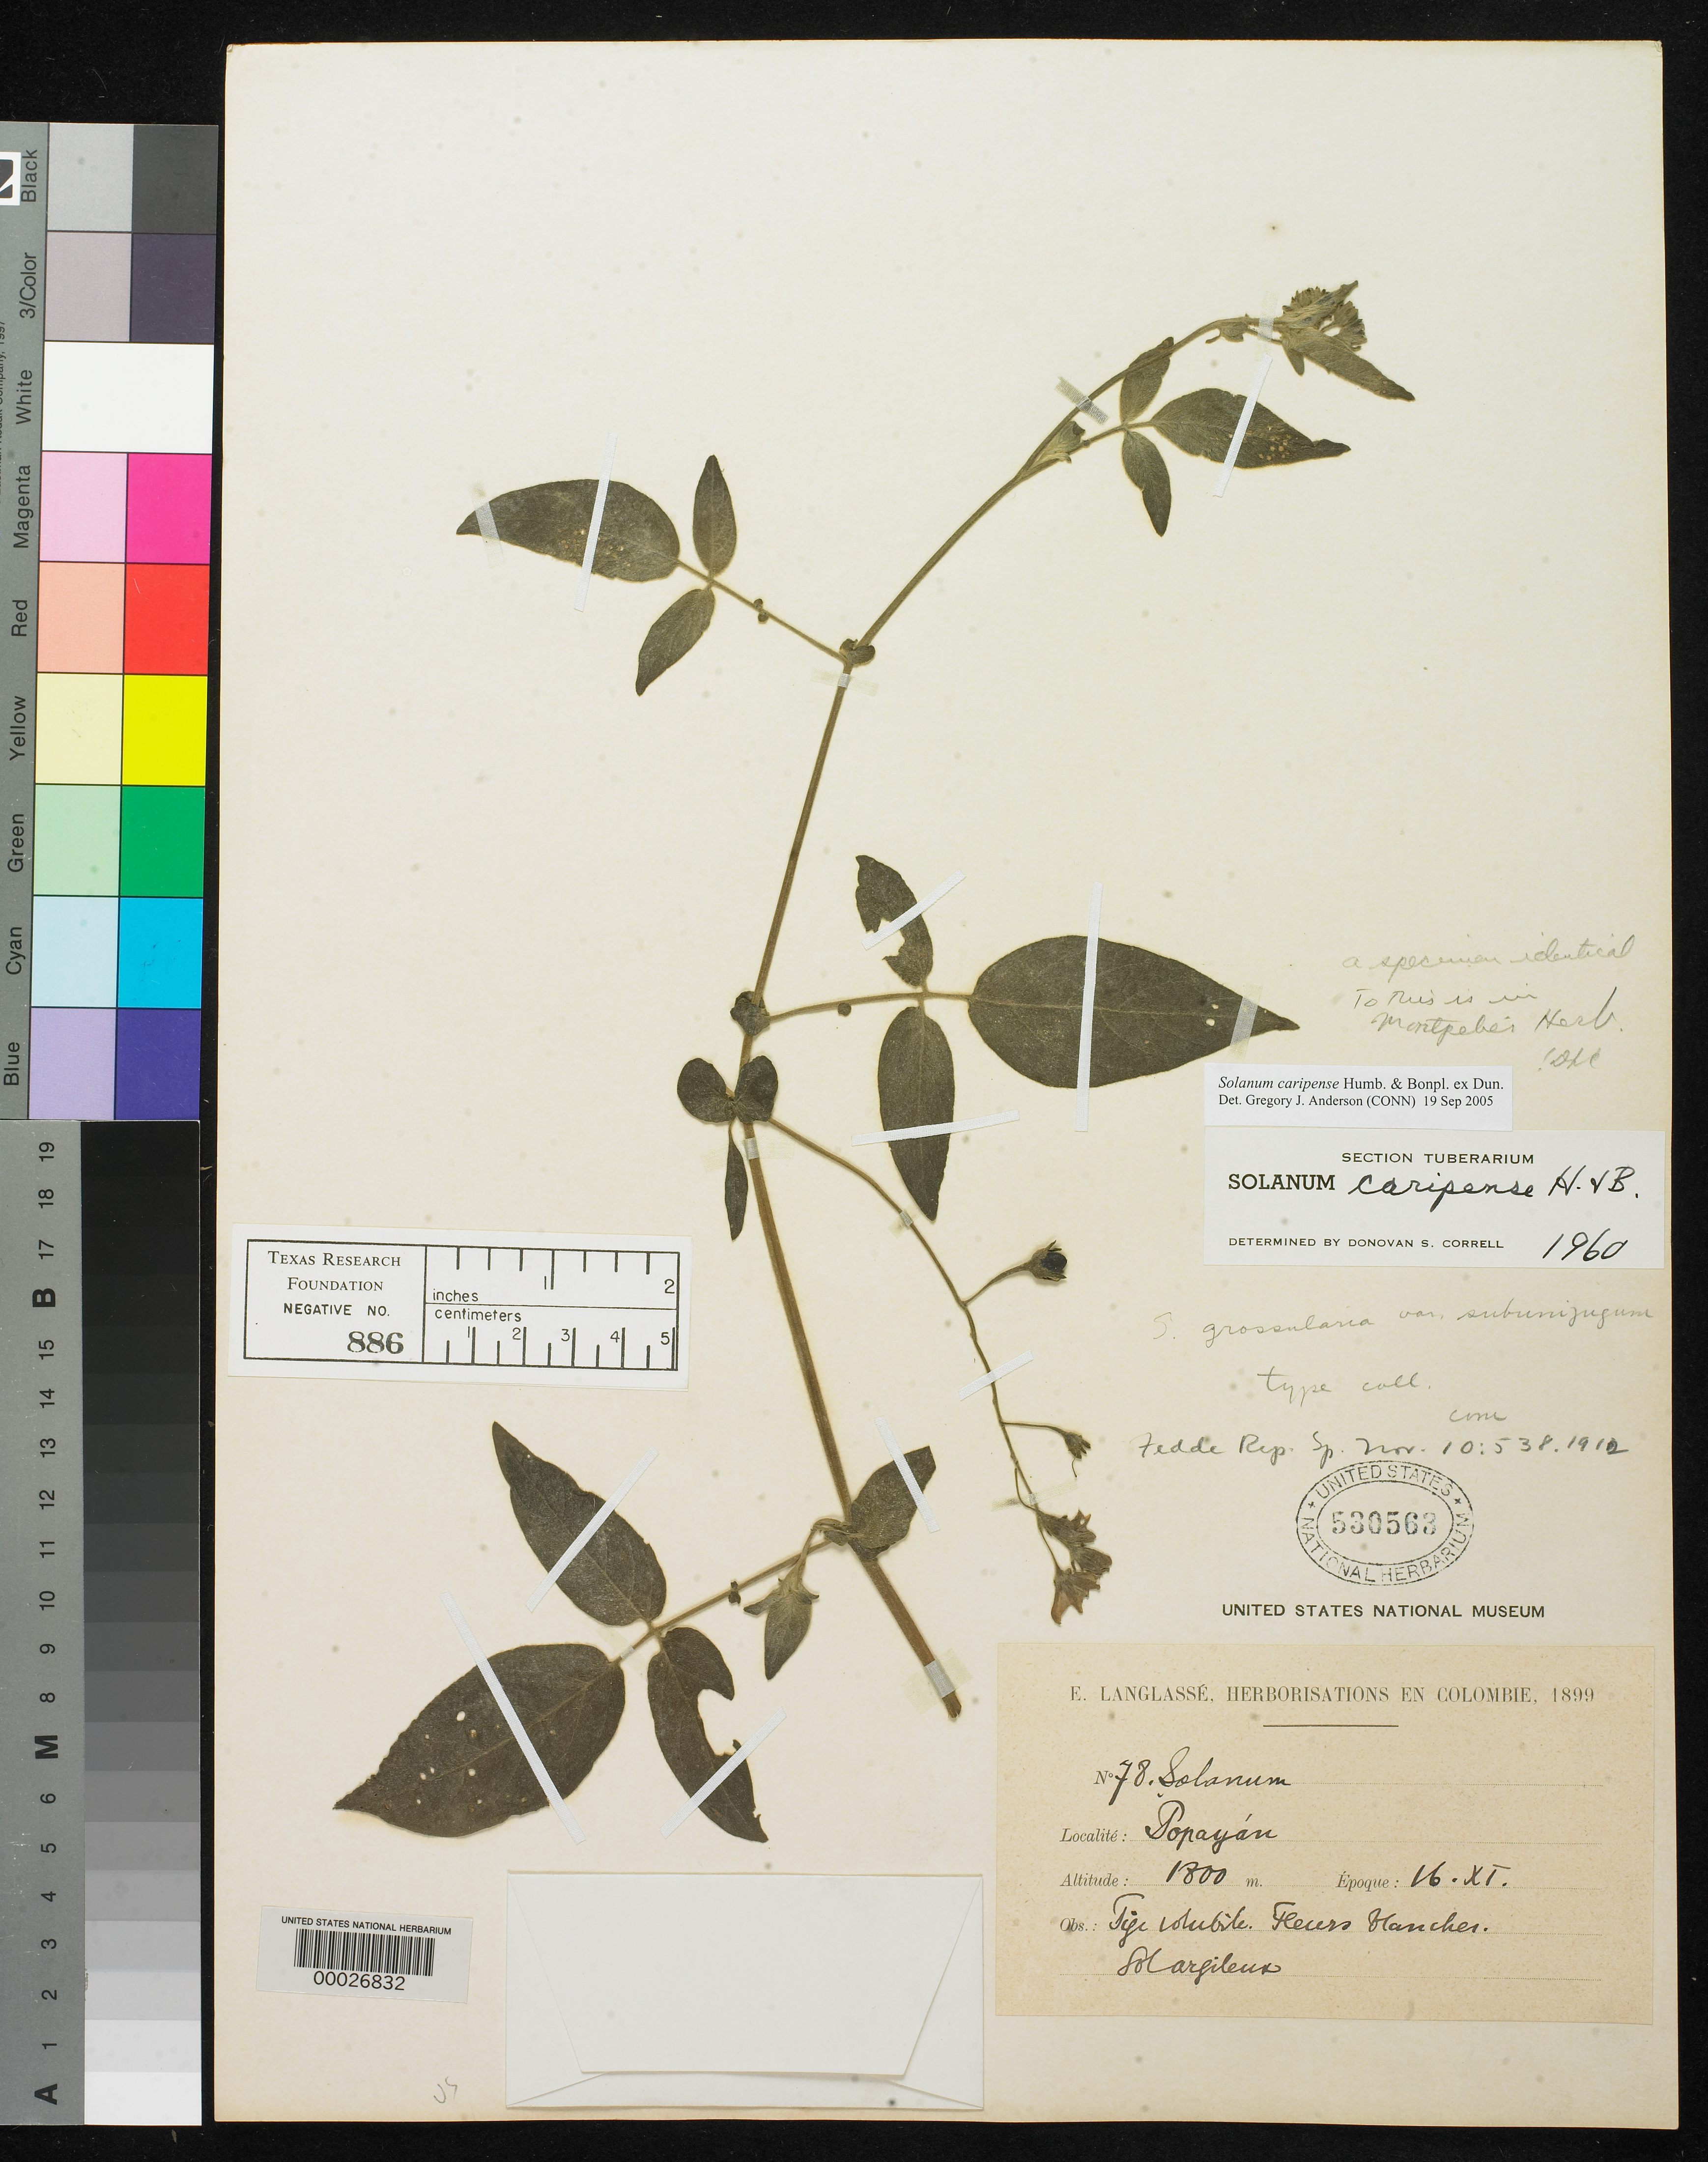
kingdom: Plantae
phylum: Tracheophyta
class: Magnoliopsida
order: Solanales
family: Solanaceae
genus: Solanum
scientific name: Solanum grossularia var. subunijugum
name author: Bitter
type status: Isotype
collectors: E. Langlassé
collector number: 78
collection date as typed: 16 Nov 1899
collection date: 1899-11-16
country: Colombia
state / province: Cauca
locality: Popayan.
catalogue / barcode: US 530563